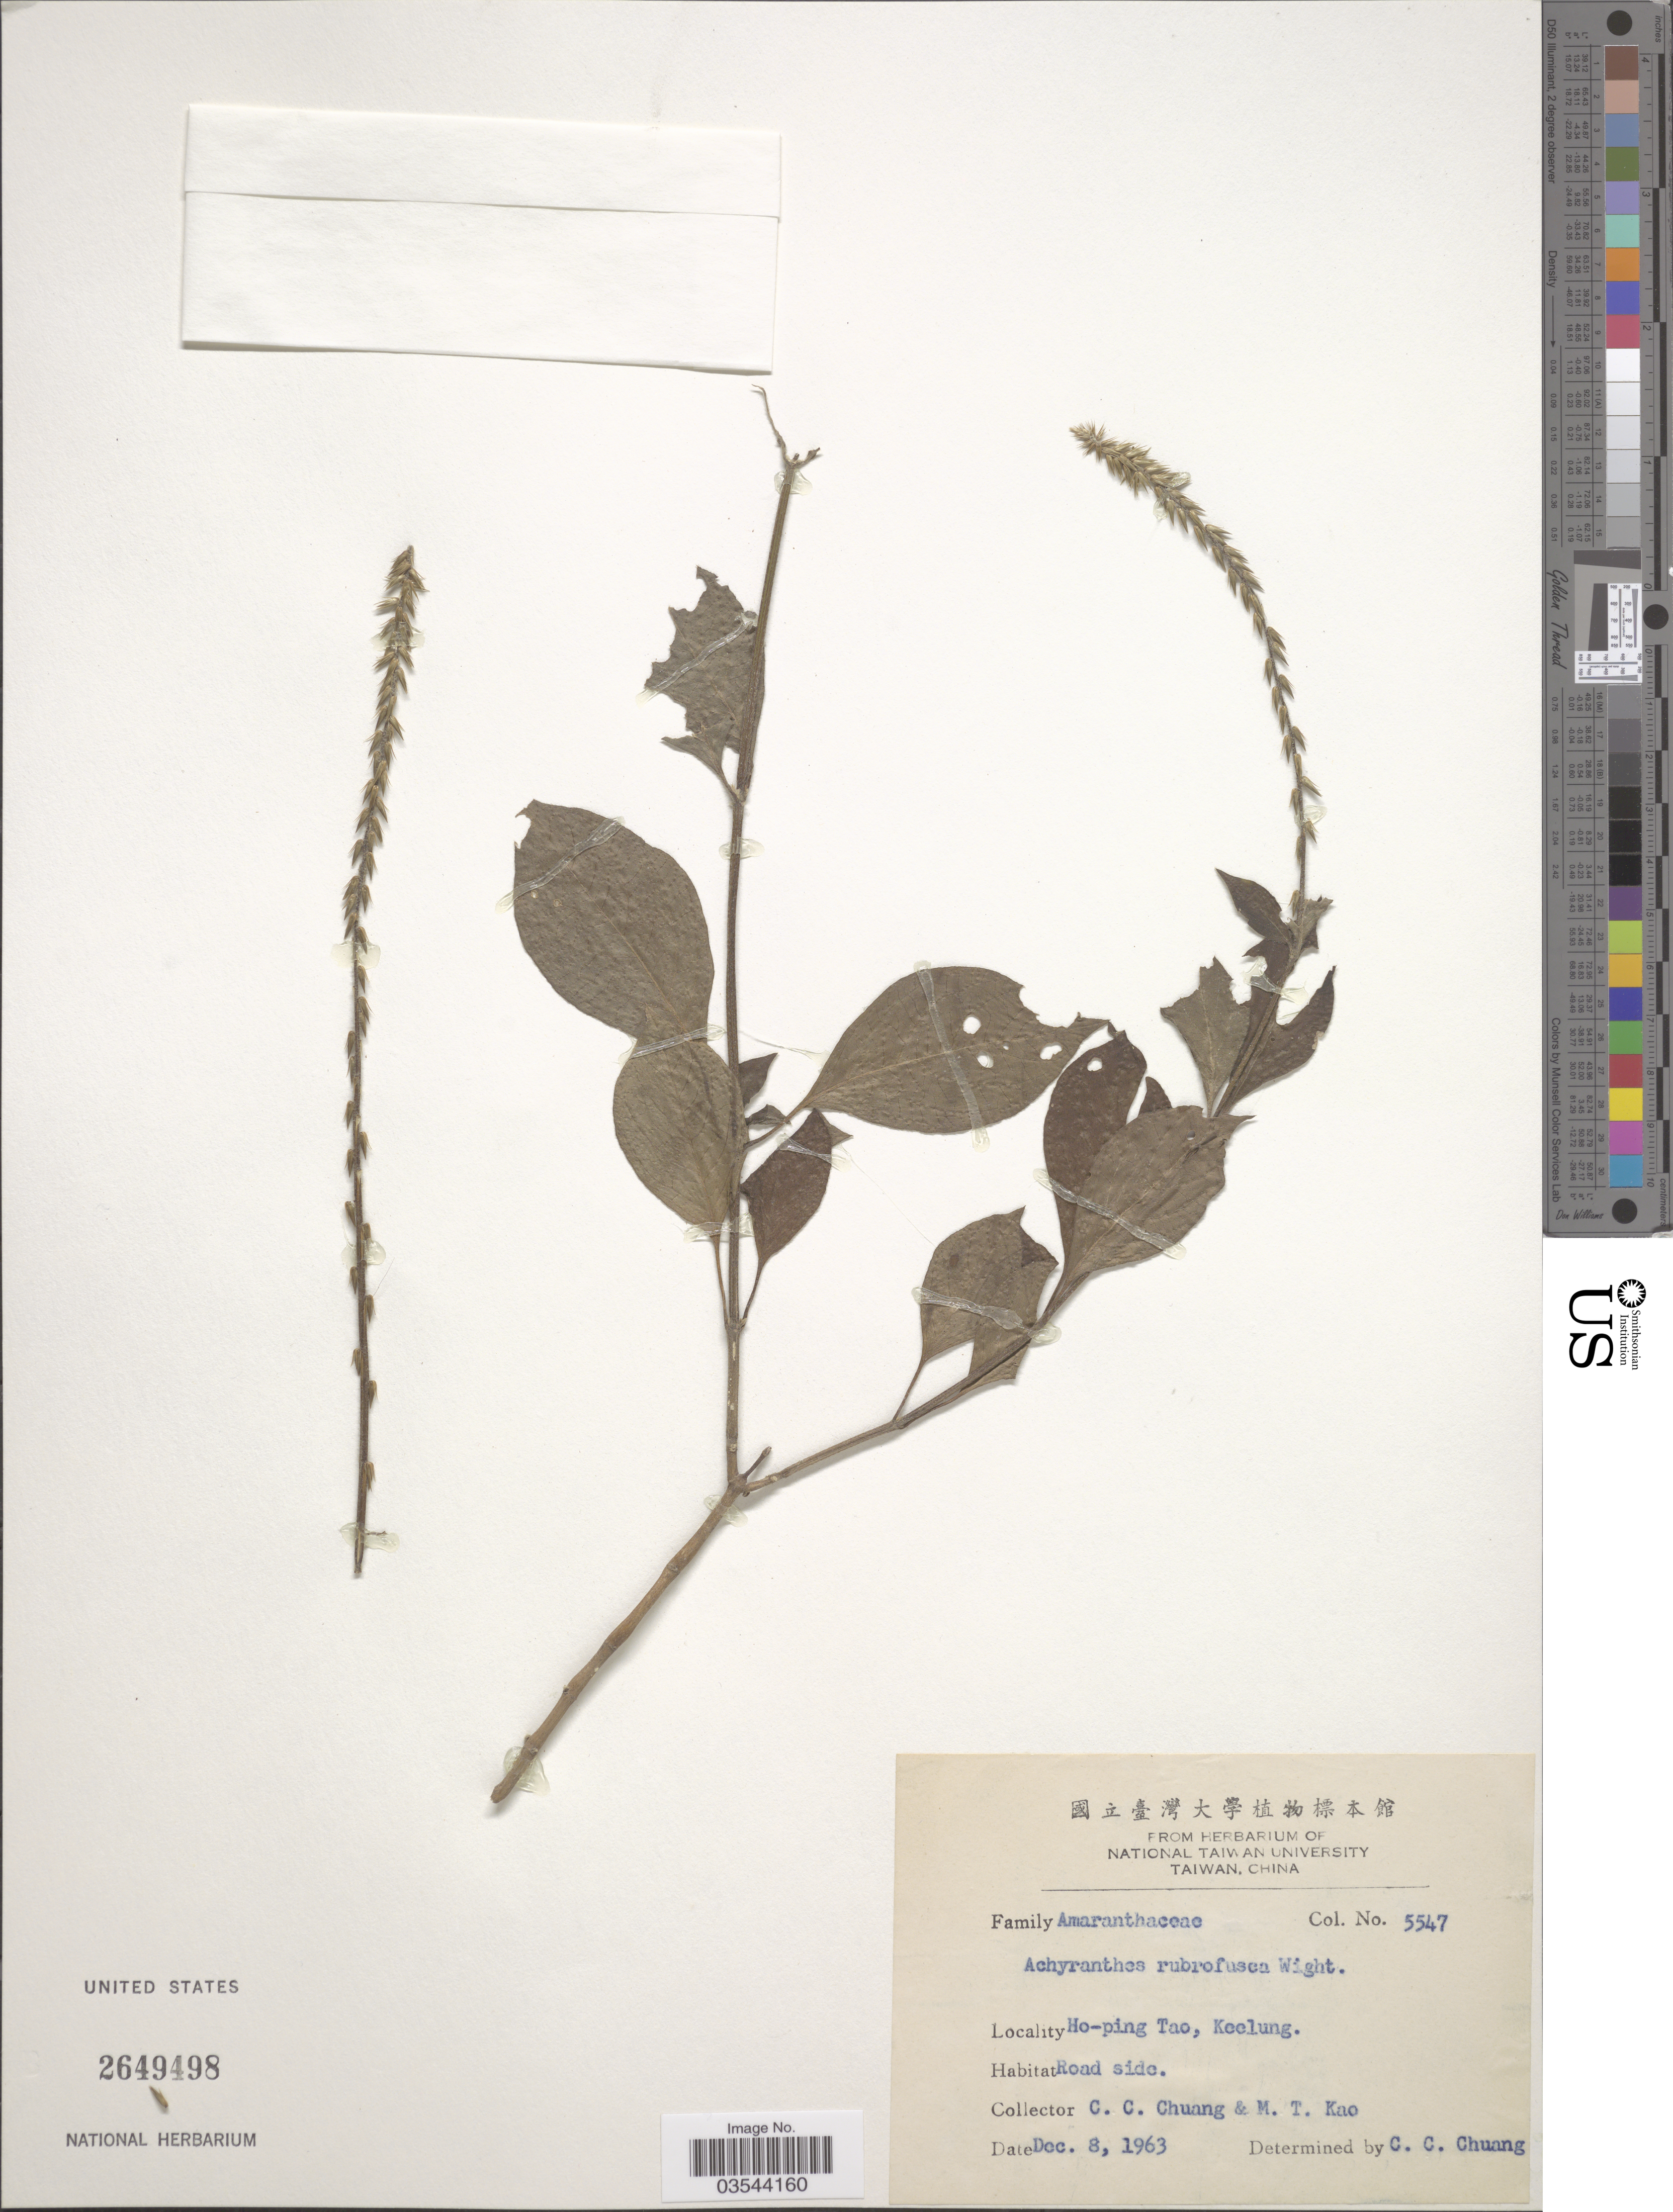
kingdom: Plantae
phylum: Tracheophyta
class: Magnoliopsida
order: Caryophyllales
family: Amaranthaceae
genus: Achyranthes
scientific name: Achyranthes rubrofusca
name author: Wight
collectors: C. C. Chuang & M. T. Kao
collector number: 5547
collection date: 1963-12-08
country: Taiwan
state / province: Keelung City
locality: Ho-ping Tao, Keelung.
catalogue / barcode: US 2649498